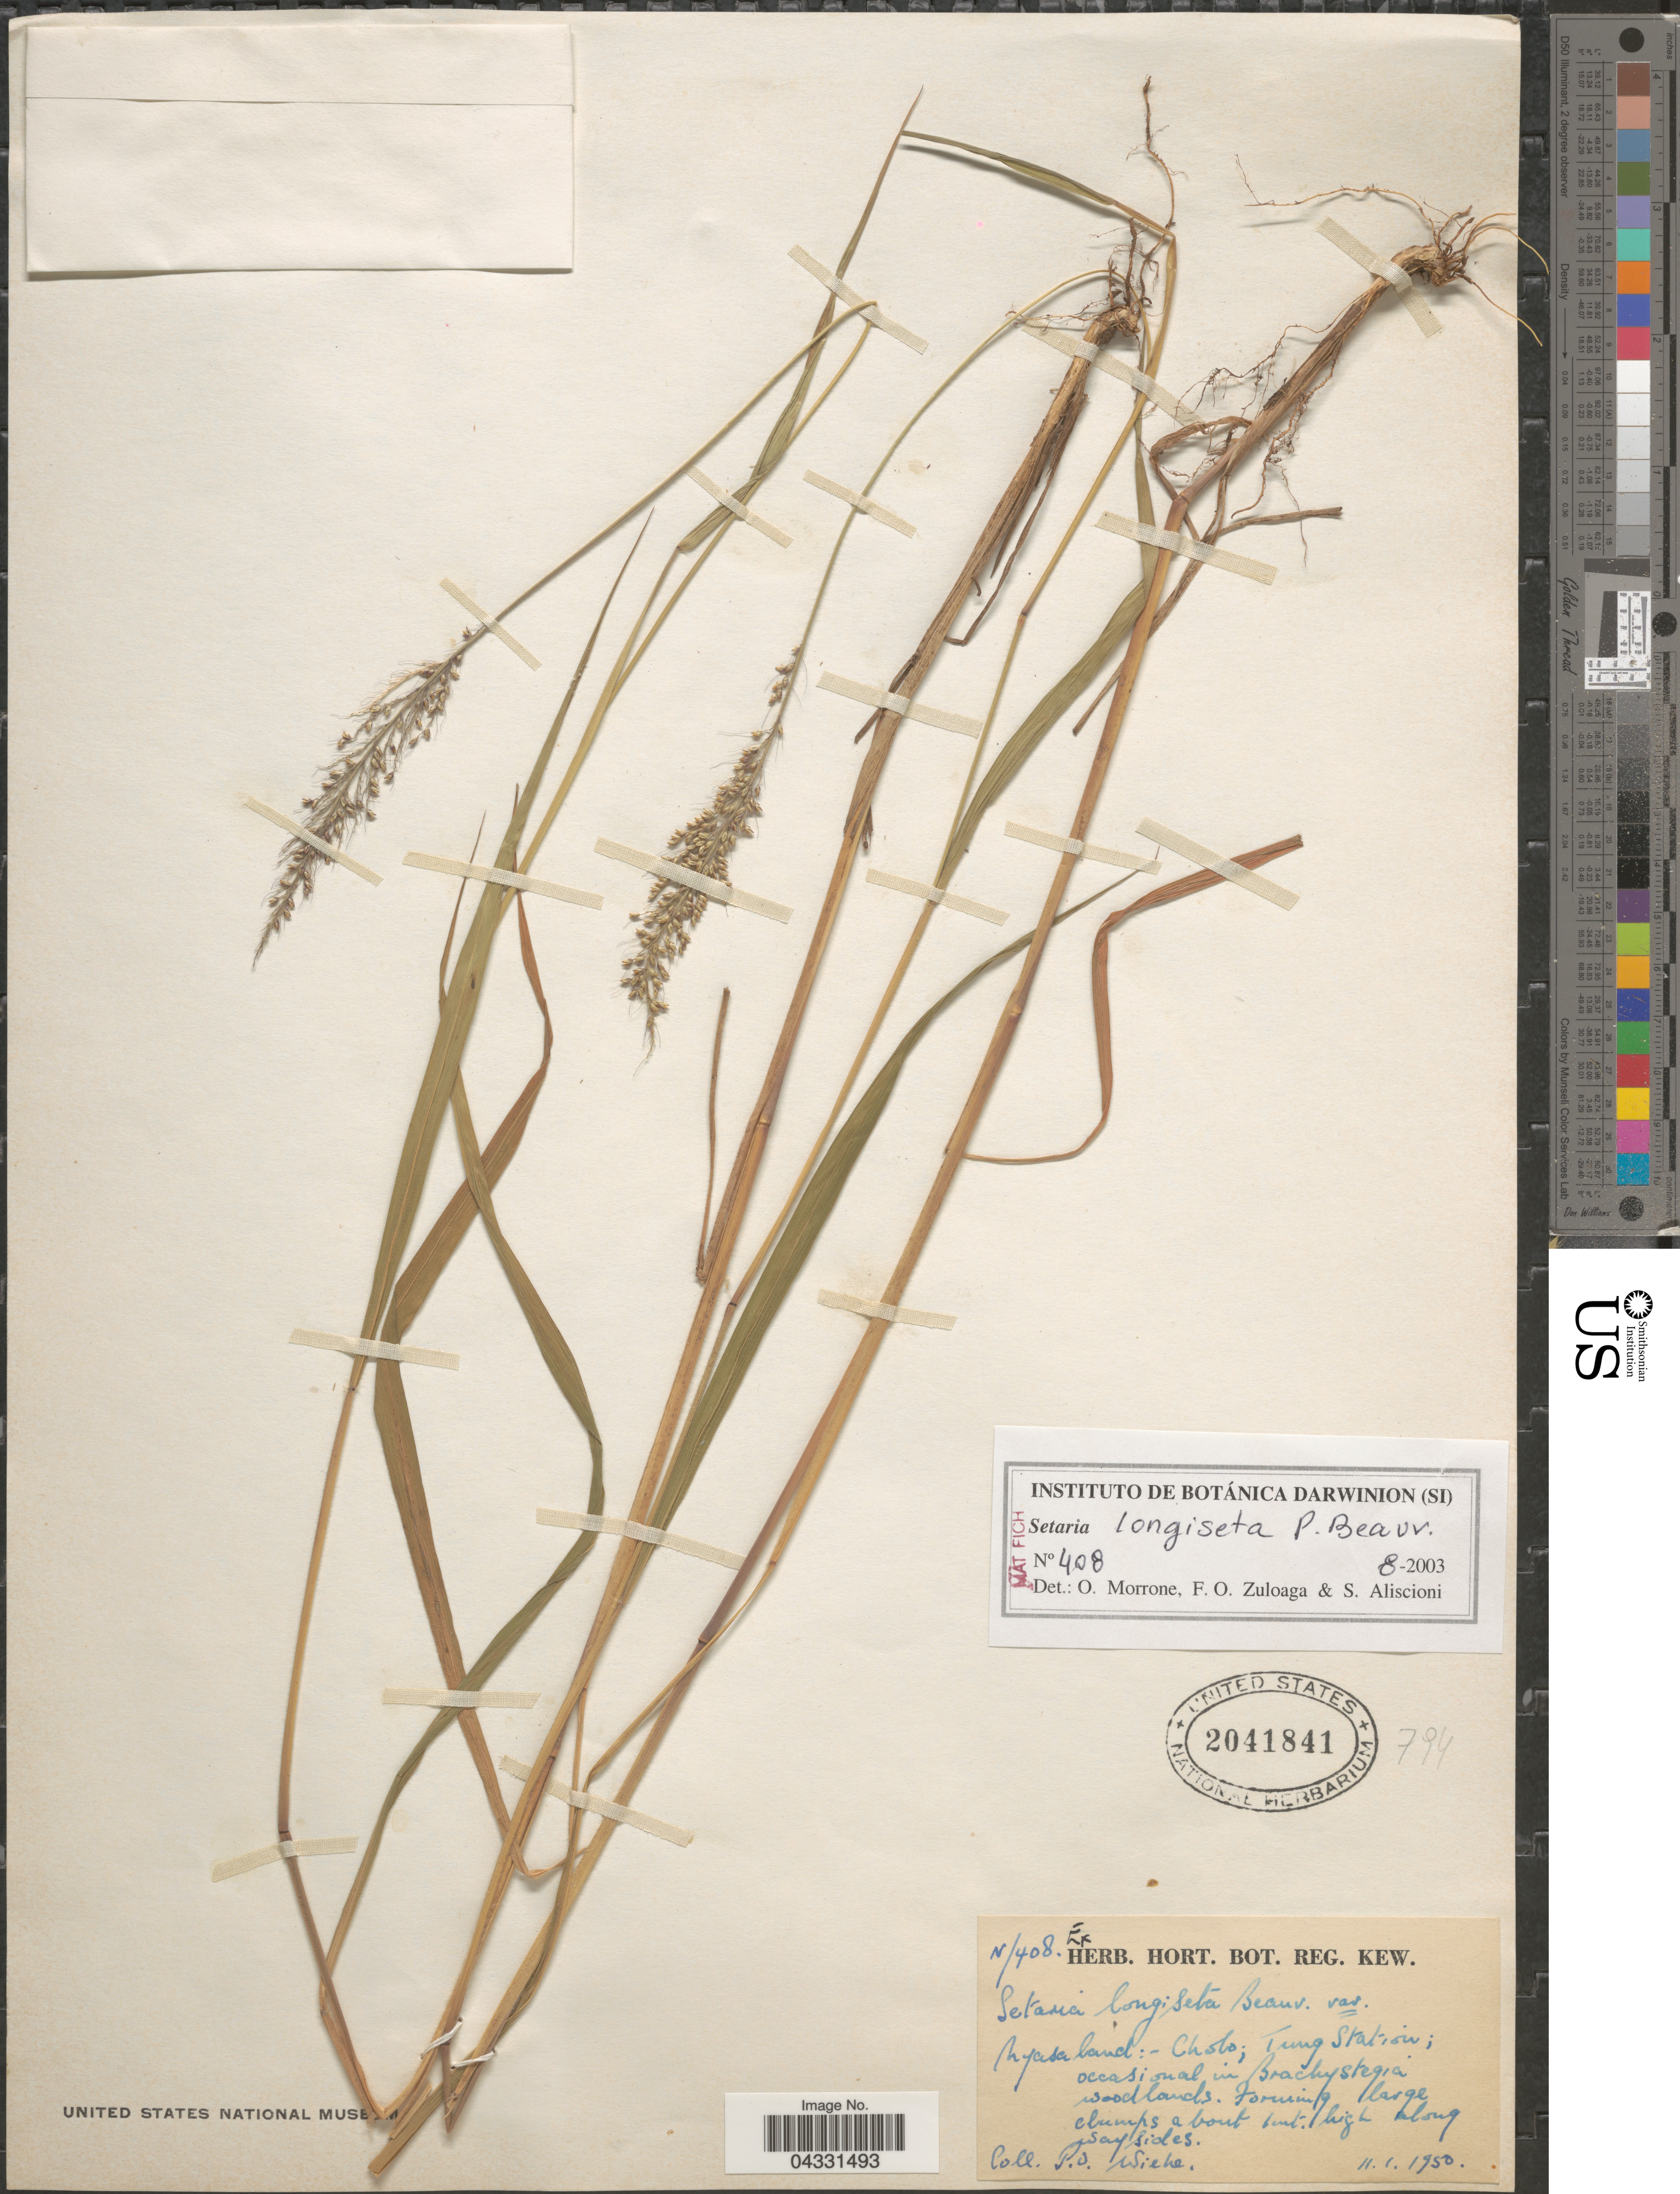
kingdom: Plantae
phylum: Tracheophyta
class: Liliopsida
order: Poales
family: Poaceae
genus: Setaria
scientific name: Setaria longiseta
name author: P. Beauv.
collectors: P. Wiehe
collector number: N/408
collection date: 1950-01-11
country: Malawi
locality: Nyasaland: Chobo, Tung Station; occasional in Brachystegia woodlands.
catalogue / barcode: US 2041841